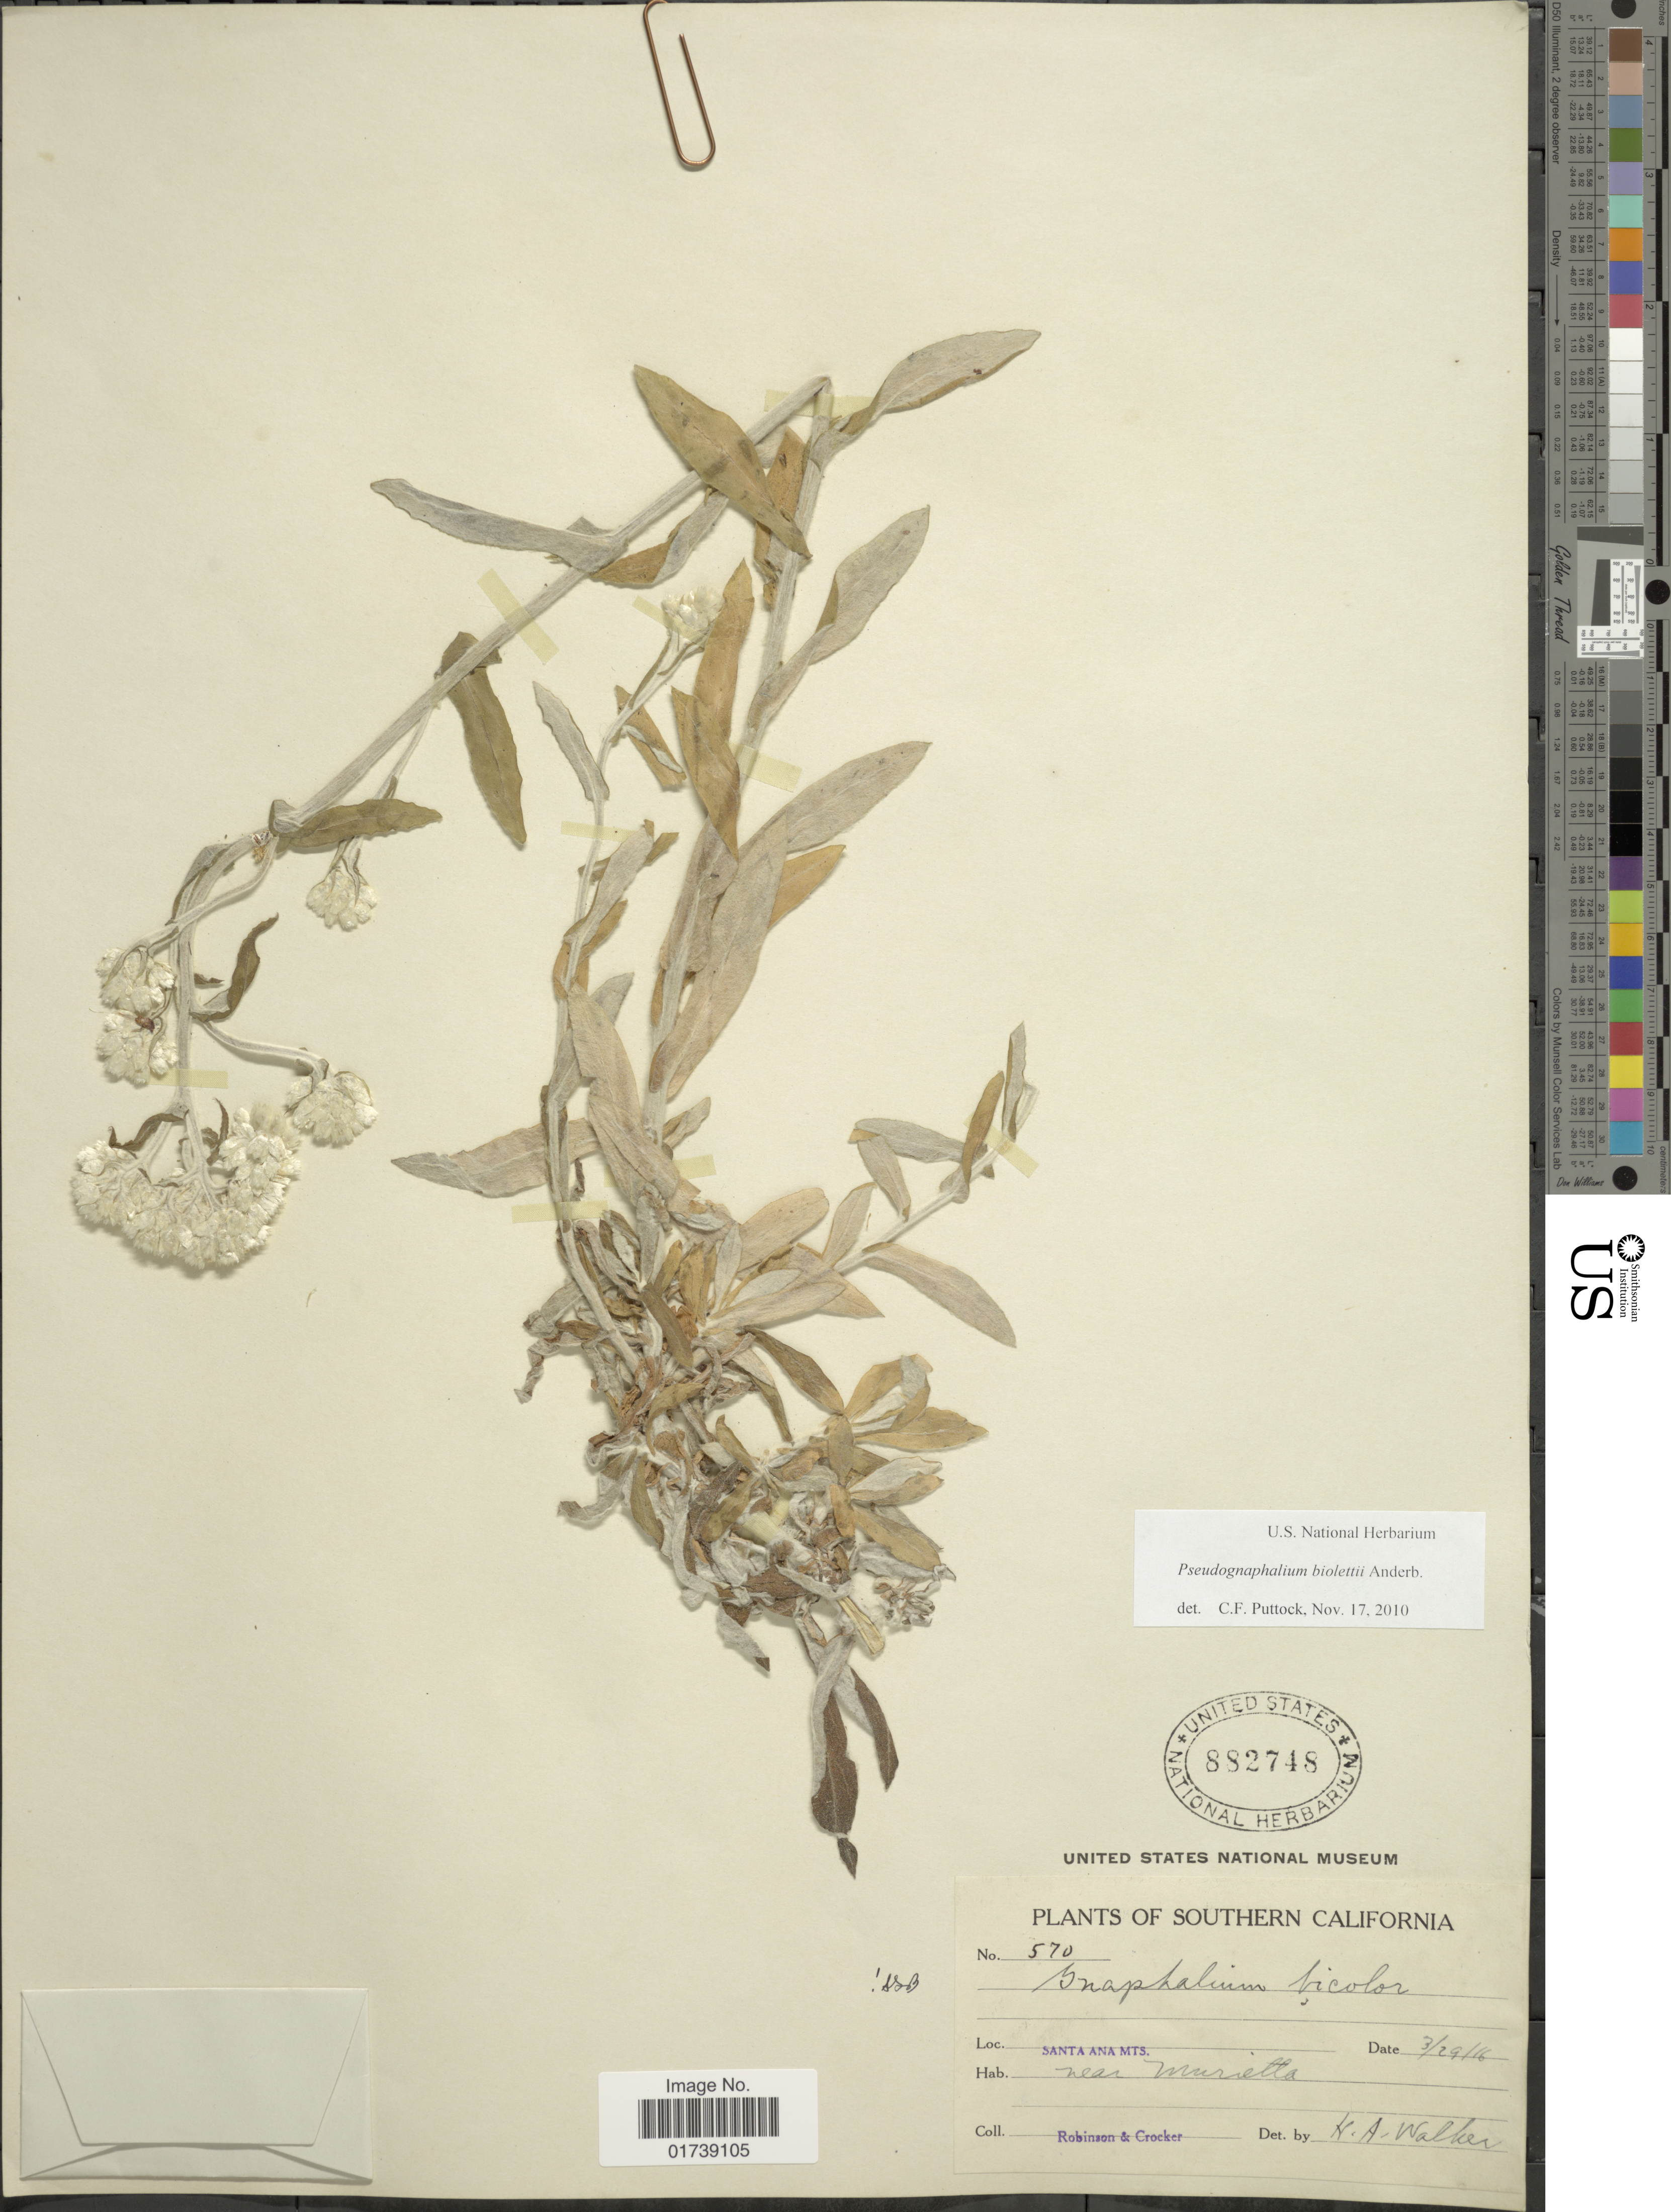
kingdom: Plantae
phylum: Tracheophyta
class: Magnoliopsida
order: Asterales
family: Asteraceae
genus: Pseudognaphalium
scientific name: Pseudognaphalium biolettii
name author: Anderb.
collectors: -- Robinson & -. Crocker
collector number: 570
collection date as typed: Transcribed d/m/y: 29/3/16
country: United States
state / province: California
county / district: Los Angeles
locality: Southern California, Santa Ana Mts. near Muriella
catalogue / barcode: US 882748